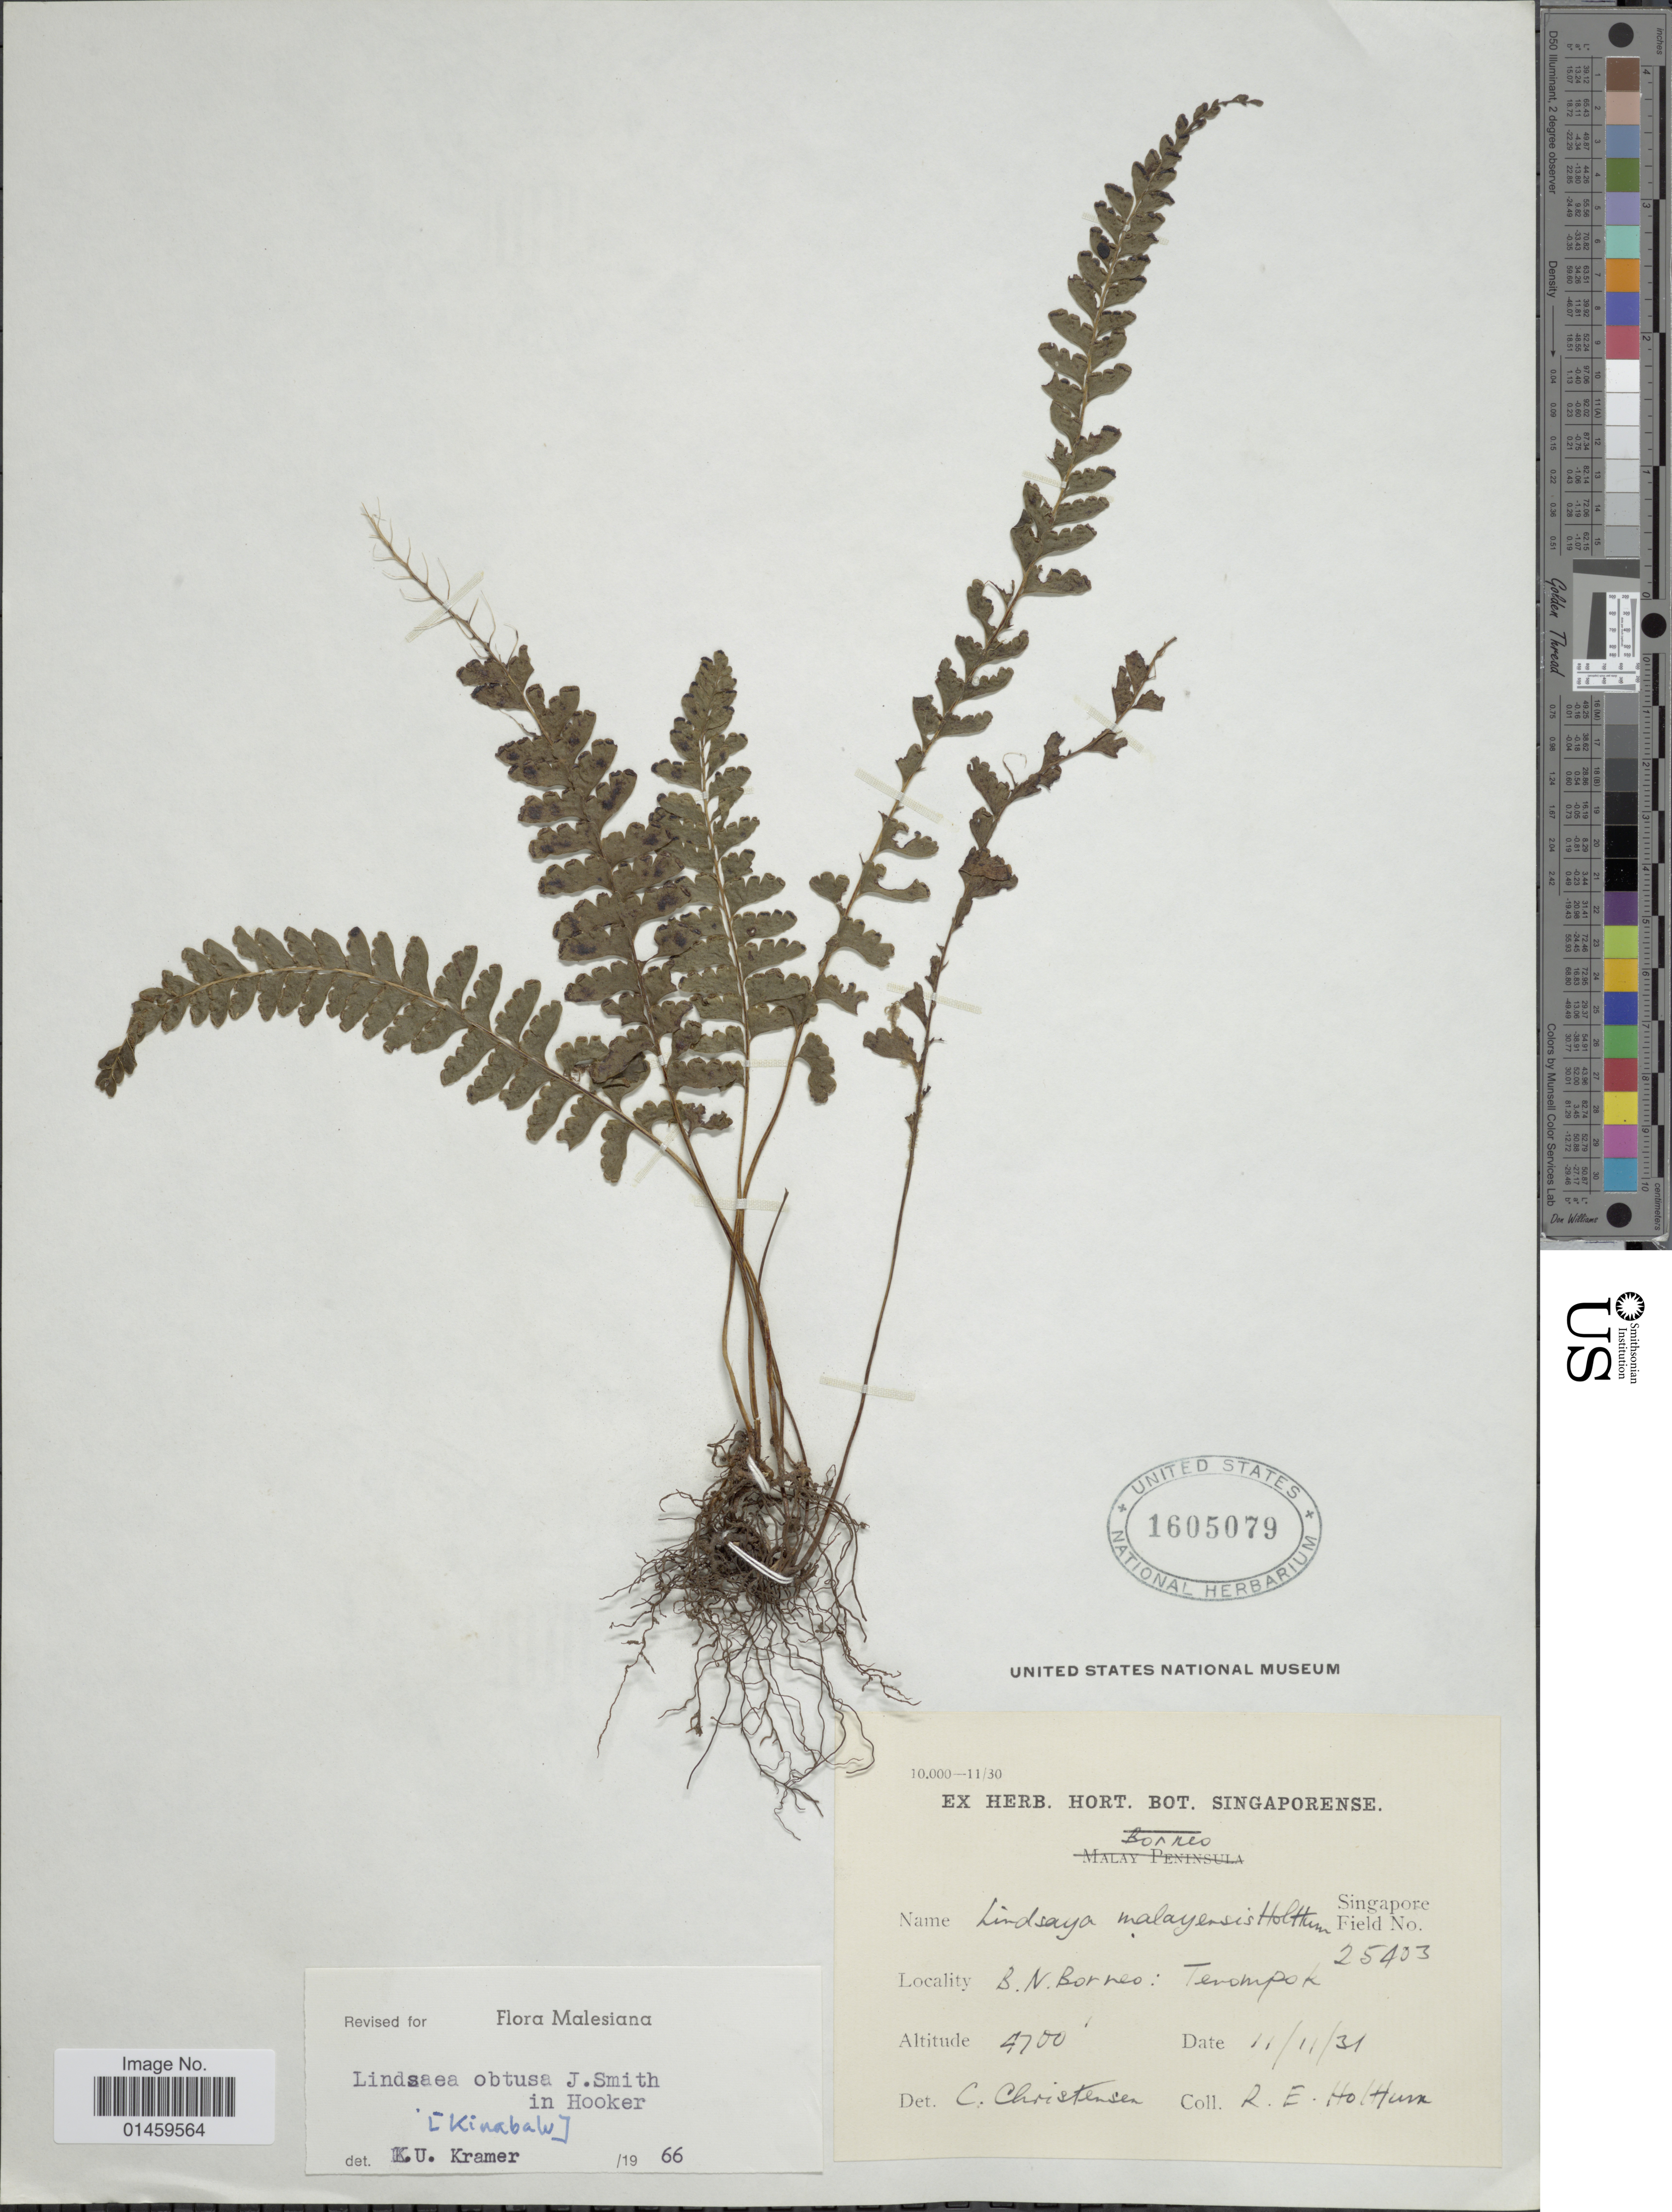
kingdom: Plantae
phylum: Tracheophyta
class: Polypodiopsida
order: Polypodiales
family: Lindsaeaceae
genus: Lindsaea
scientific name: Lindsaea obtusa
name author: J. Sm. ex Hook.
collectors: R. E. Holttum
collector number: Singapore Filed 25403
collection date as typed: Transcribed d/m/y: 11/11/31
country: Malaysia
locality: Borneo. B. N. Borneo: Tenompok.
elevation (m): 1433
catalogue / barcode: US 1605079